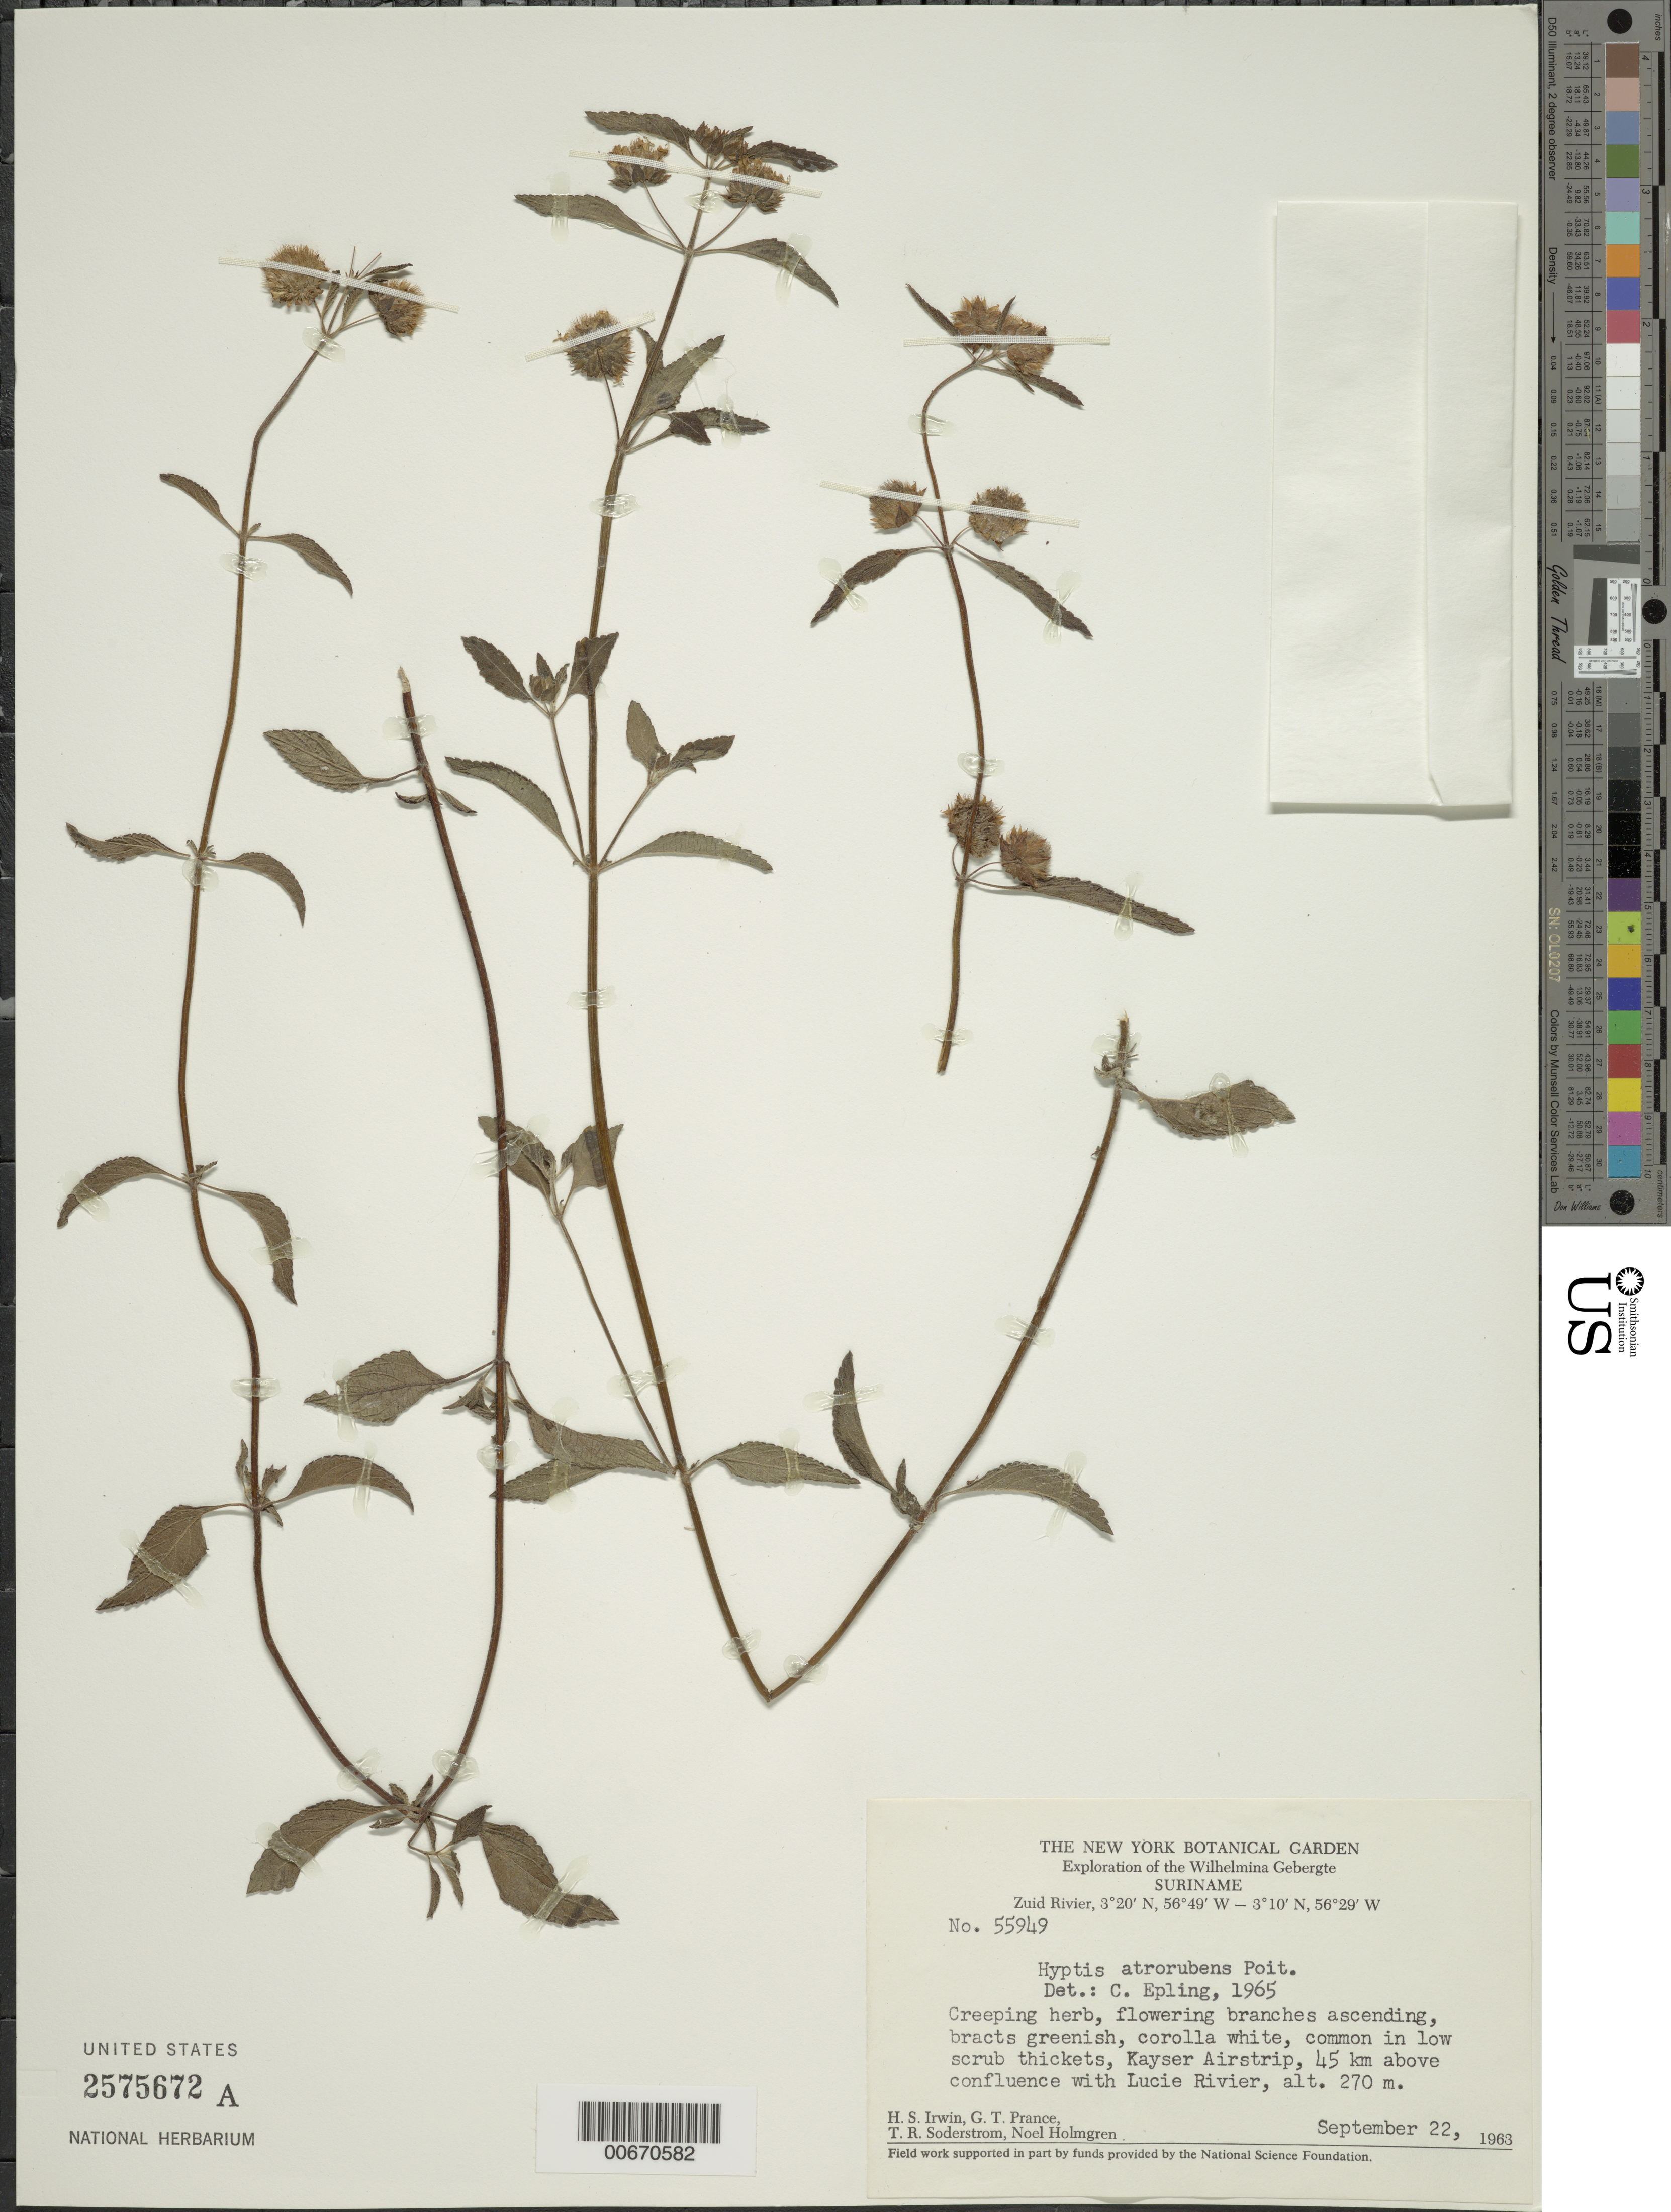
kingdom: Plantae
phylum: Tracheophyta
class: Magnoliopsida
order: Lamiales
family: Lamiaceae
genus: Hyptis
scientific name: Hyptis atrorubens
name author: Poit.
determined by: Epling, C. C.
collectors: H. Irwin, G. T. Prance, T. R. Soderstrom & N. H. Holmgren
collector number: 55949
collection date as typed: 22-Sep-63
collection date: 1963-09-22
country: Suriname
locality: Kayser Airstrip, Zuid R., 45 km above confl. with Lucie R., Wilhelmina Gebergte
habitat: Low scrub thickets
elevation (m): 270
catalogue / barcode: US 2575672